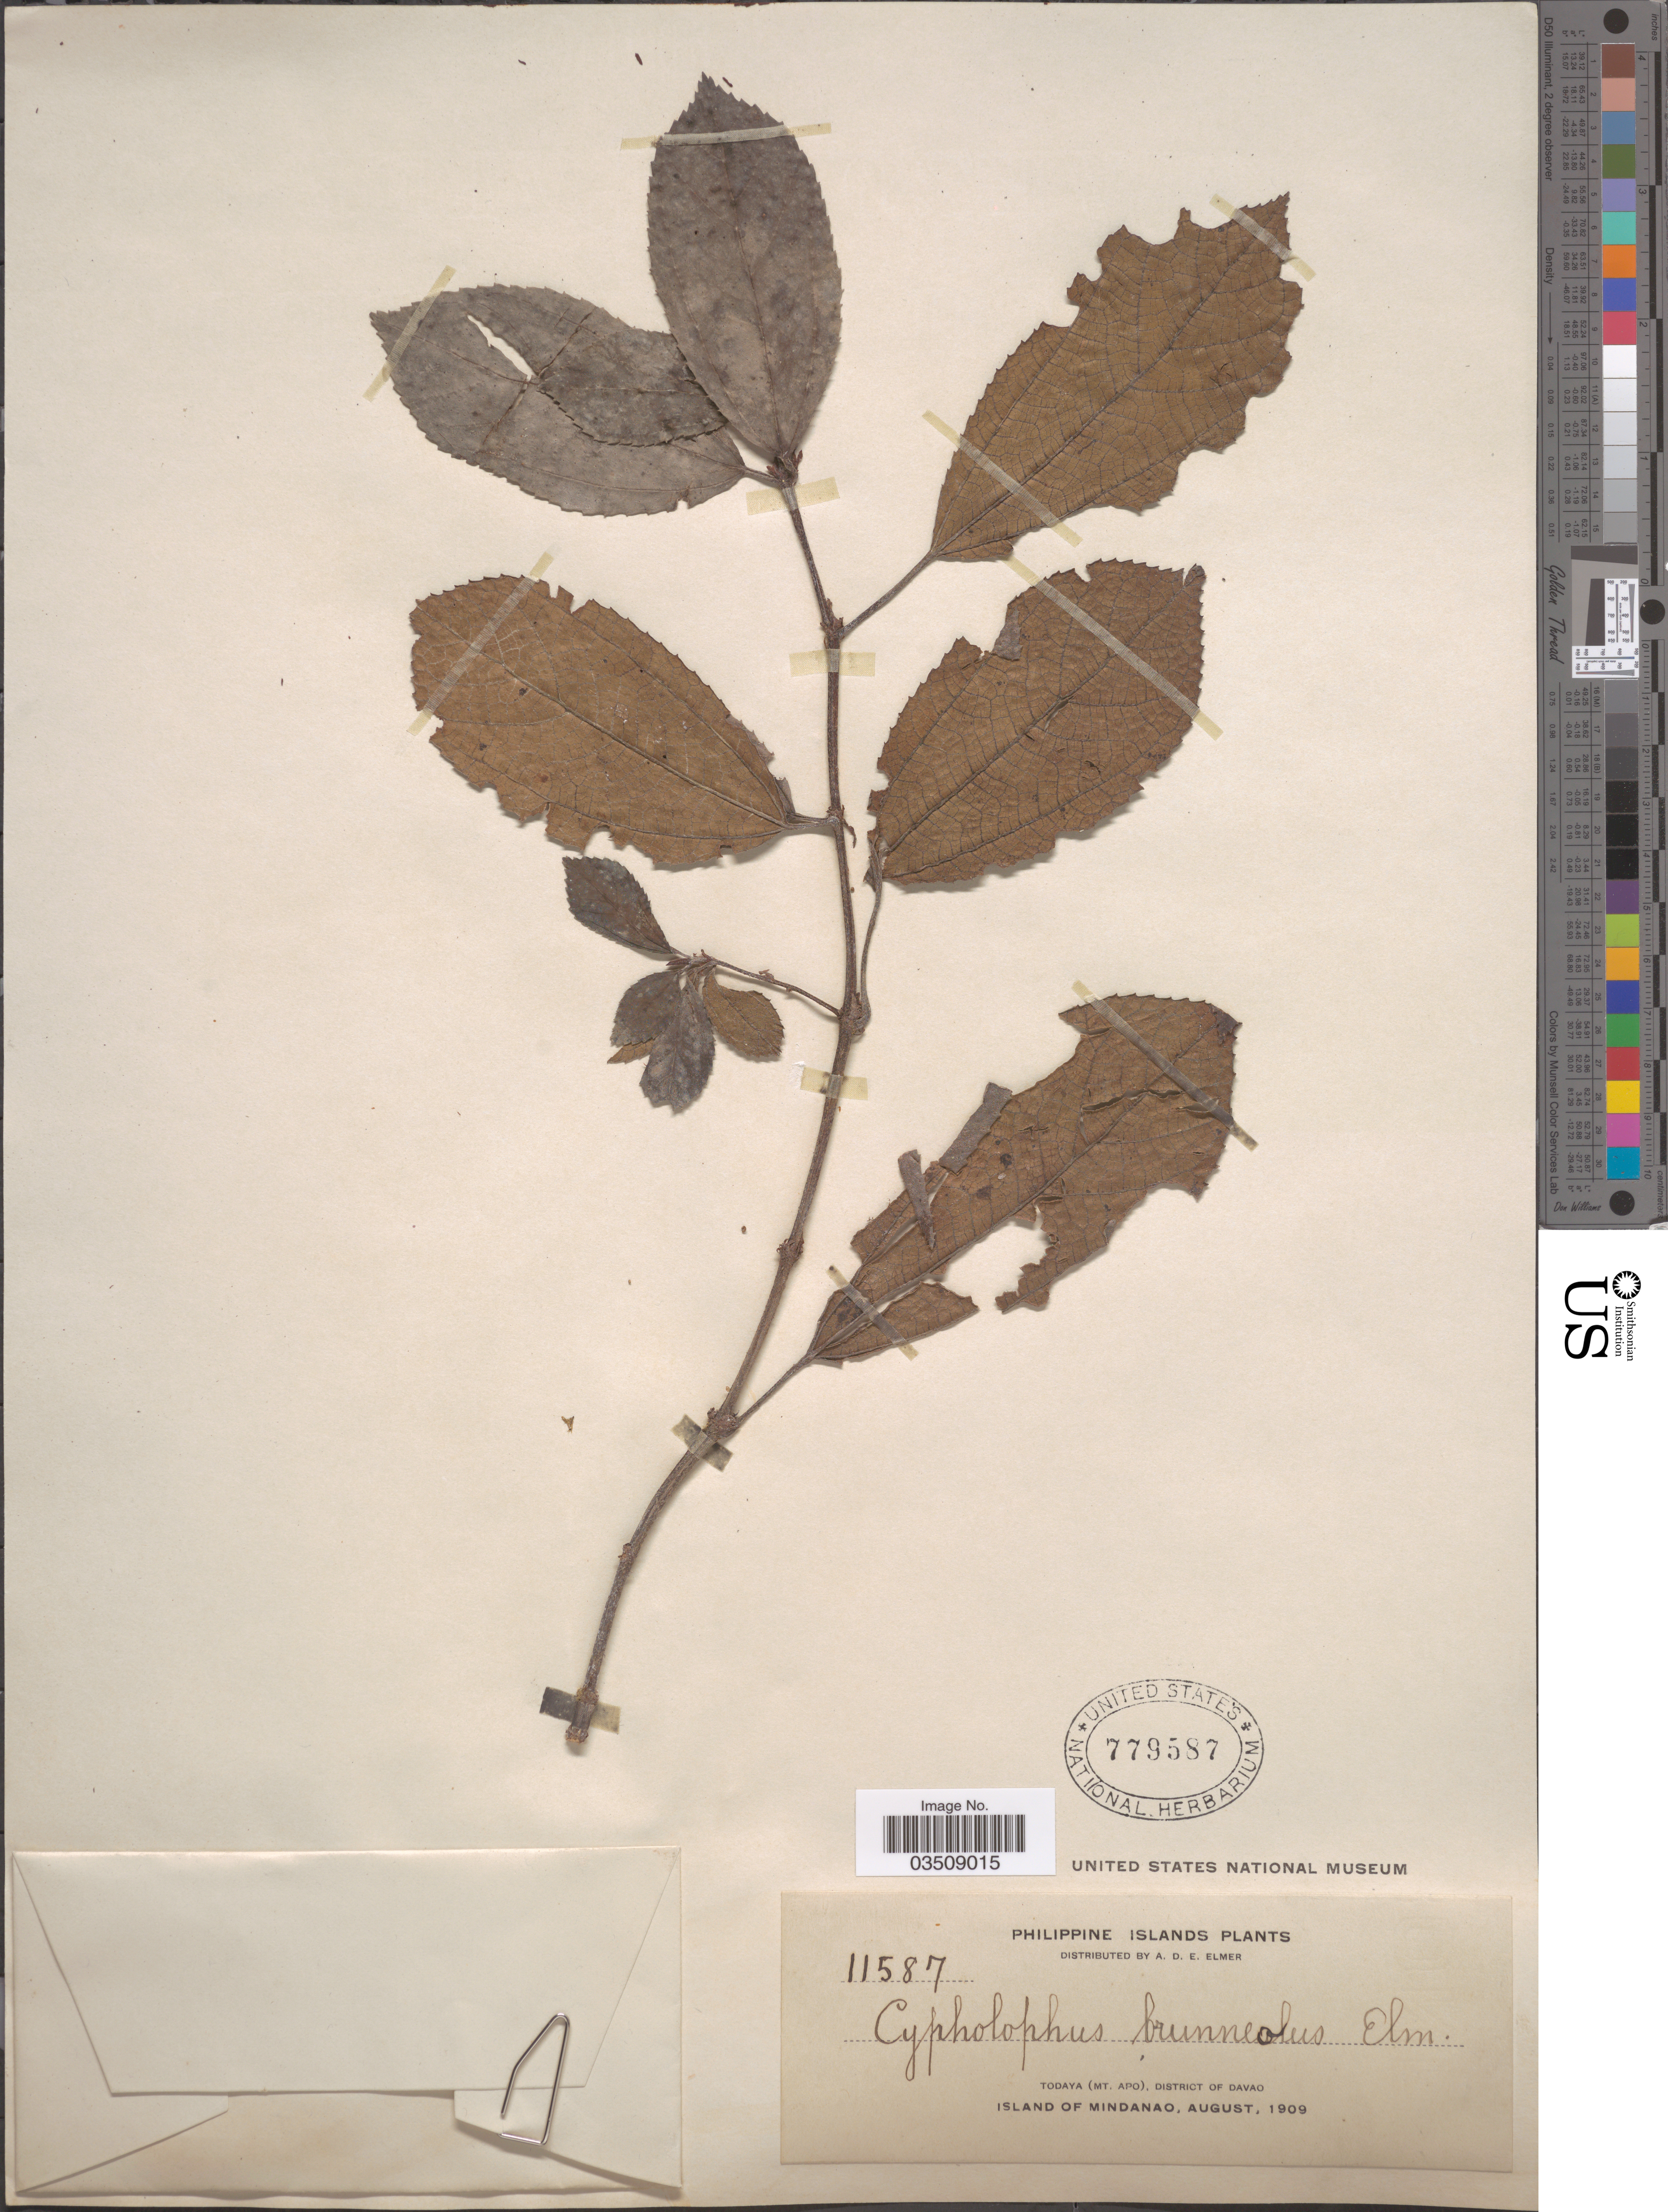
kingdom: Plantae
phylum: Tracheophyta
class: Magnoliopsida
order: Rosales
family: Urticaceae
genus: Cypholophus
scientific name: Cypholophus brunneolus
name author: Elmer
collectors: A. D. E. Elmer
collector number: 11587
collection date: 1909-08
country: Philippines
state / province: Davao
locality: Todaya (Mt. Apo), District of Davao. Island of Mindanao.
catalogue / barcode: US 779587